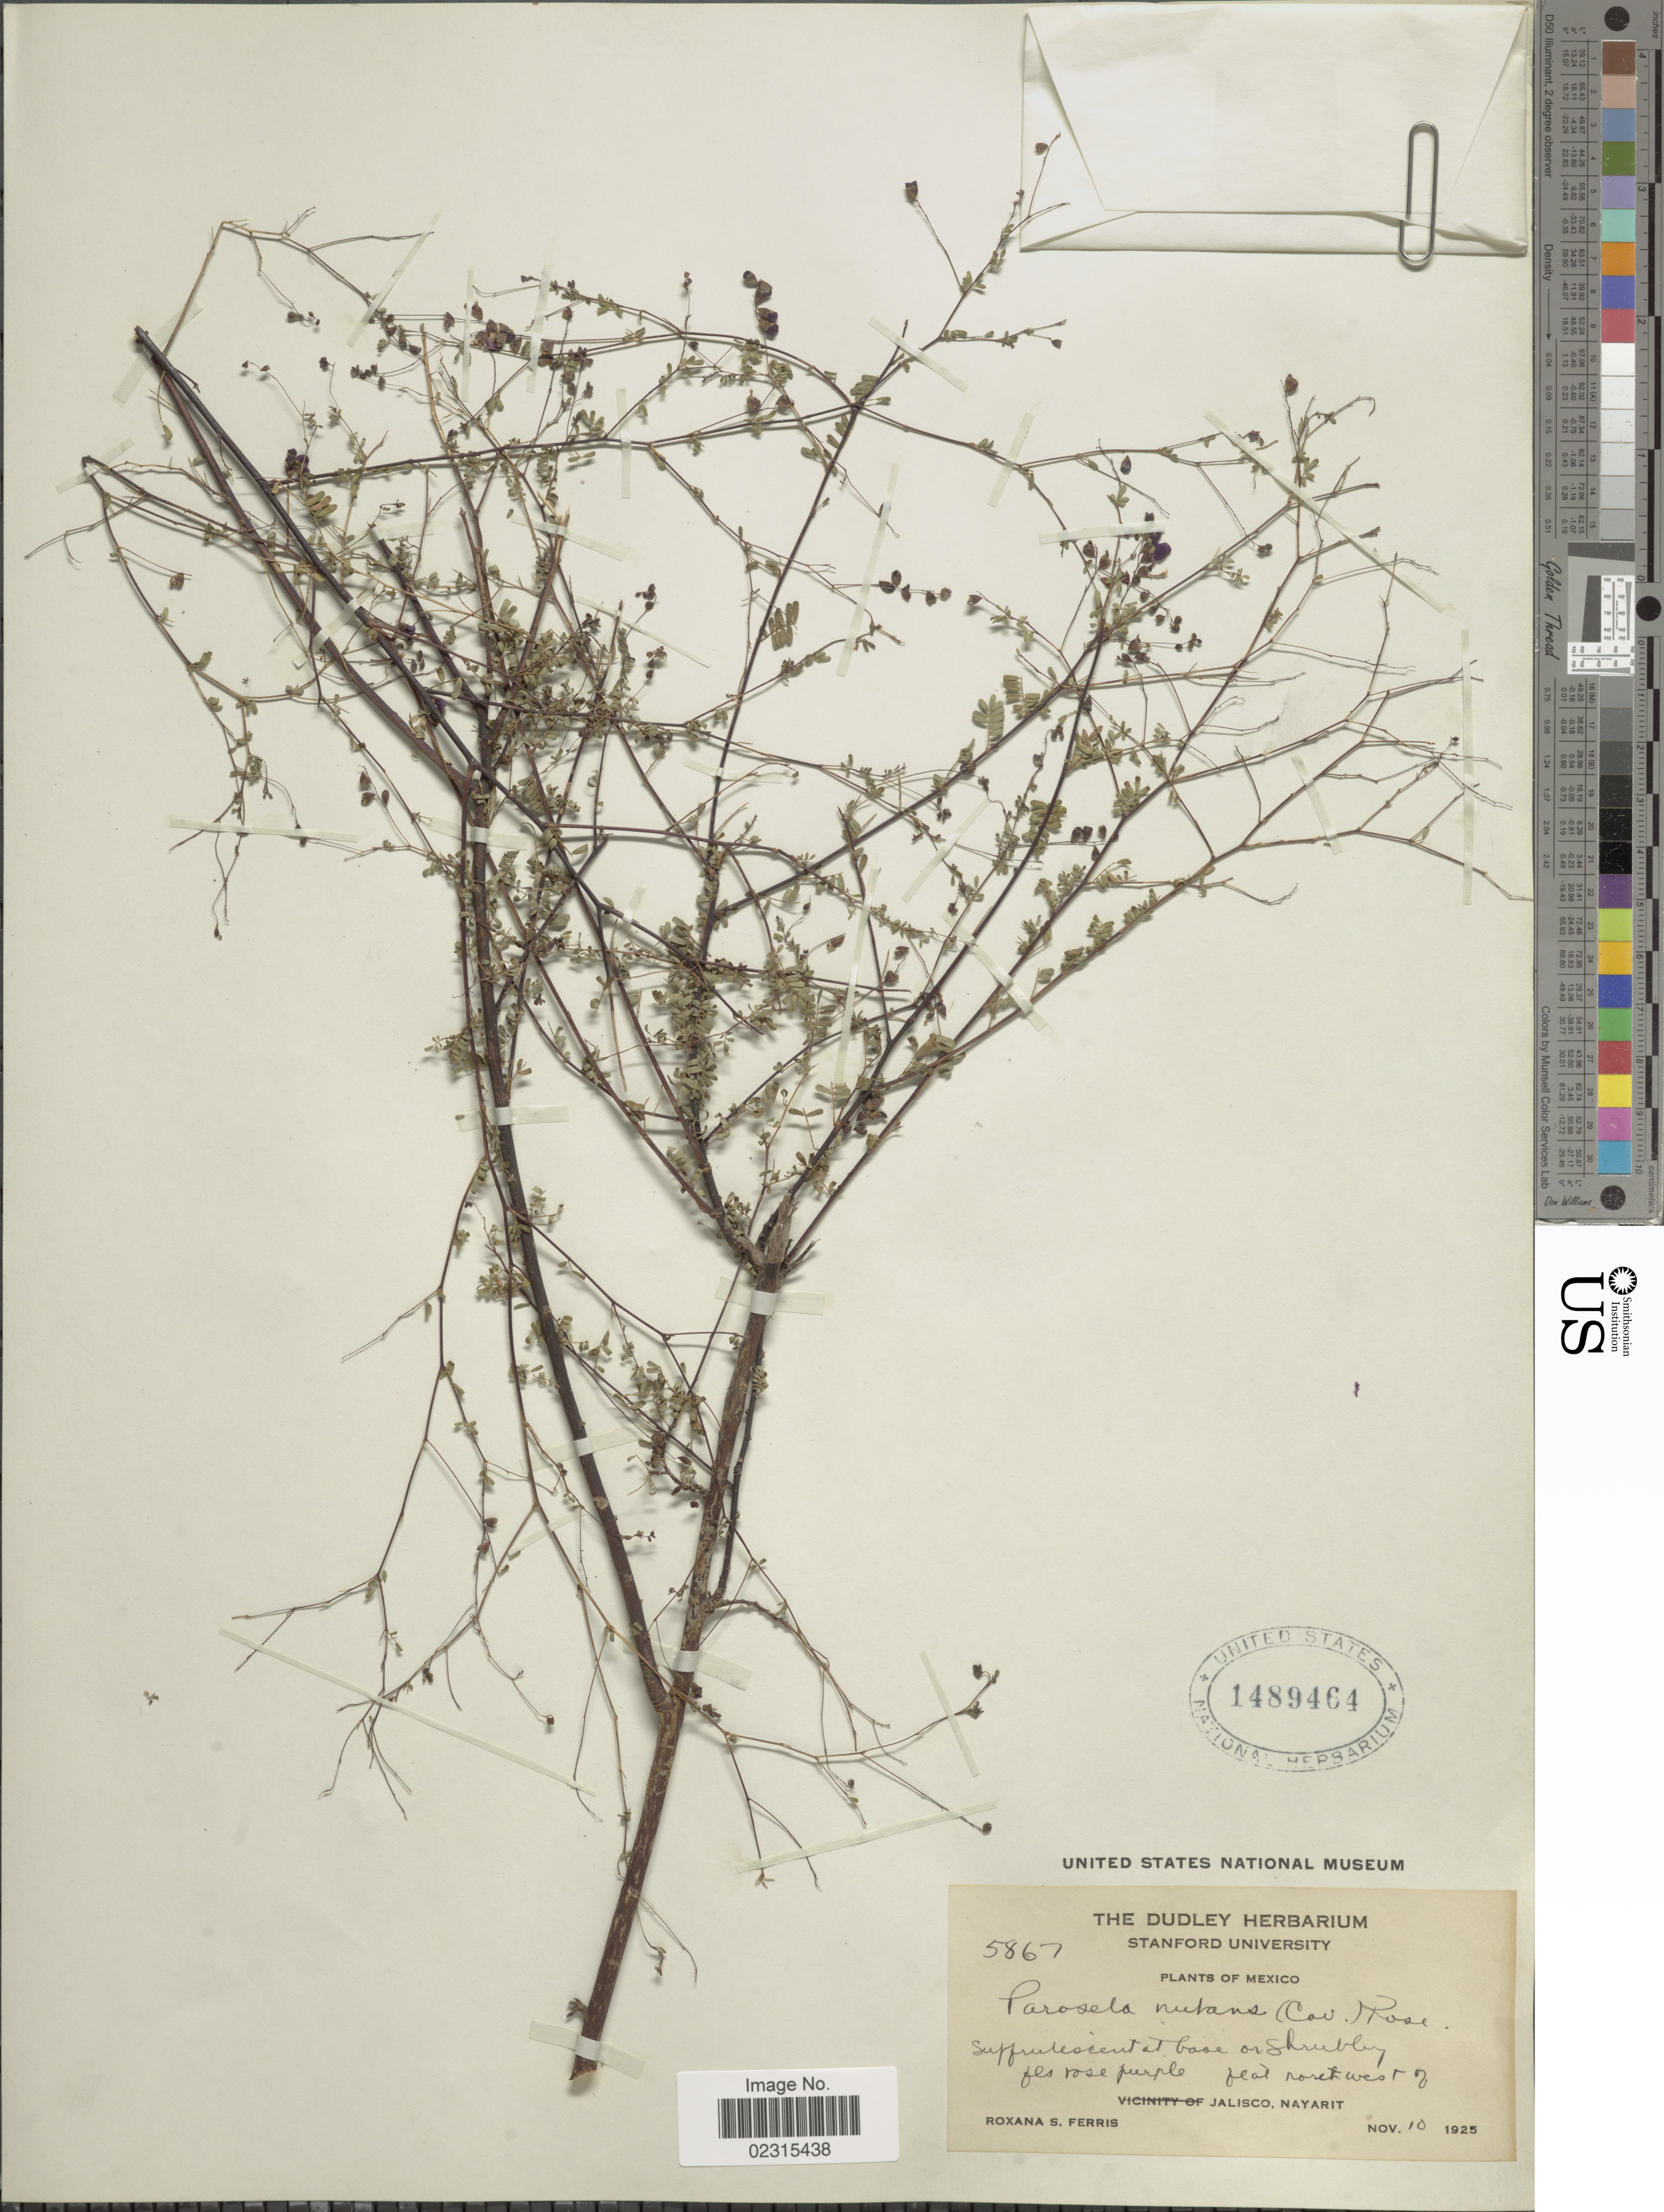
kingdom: Plantae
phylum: Tracheophyta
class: Magnoliopsida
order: Fabales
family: Fabaceae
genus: Marina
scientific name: Marina nutans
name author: (Cav.) Barneby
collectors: R. S. Ferris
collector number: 5867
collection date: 1925-11-10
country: Mexico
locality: Flat northwest of Jalisco Nayarit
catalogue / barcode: US 1489464